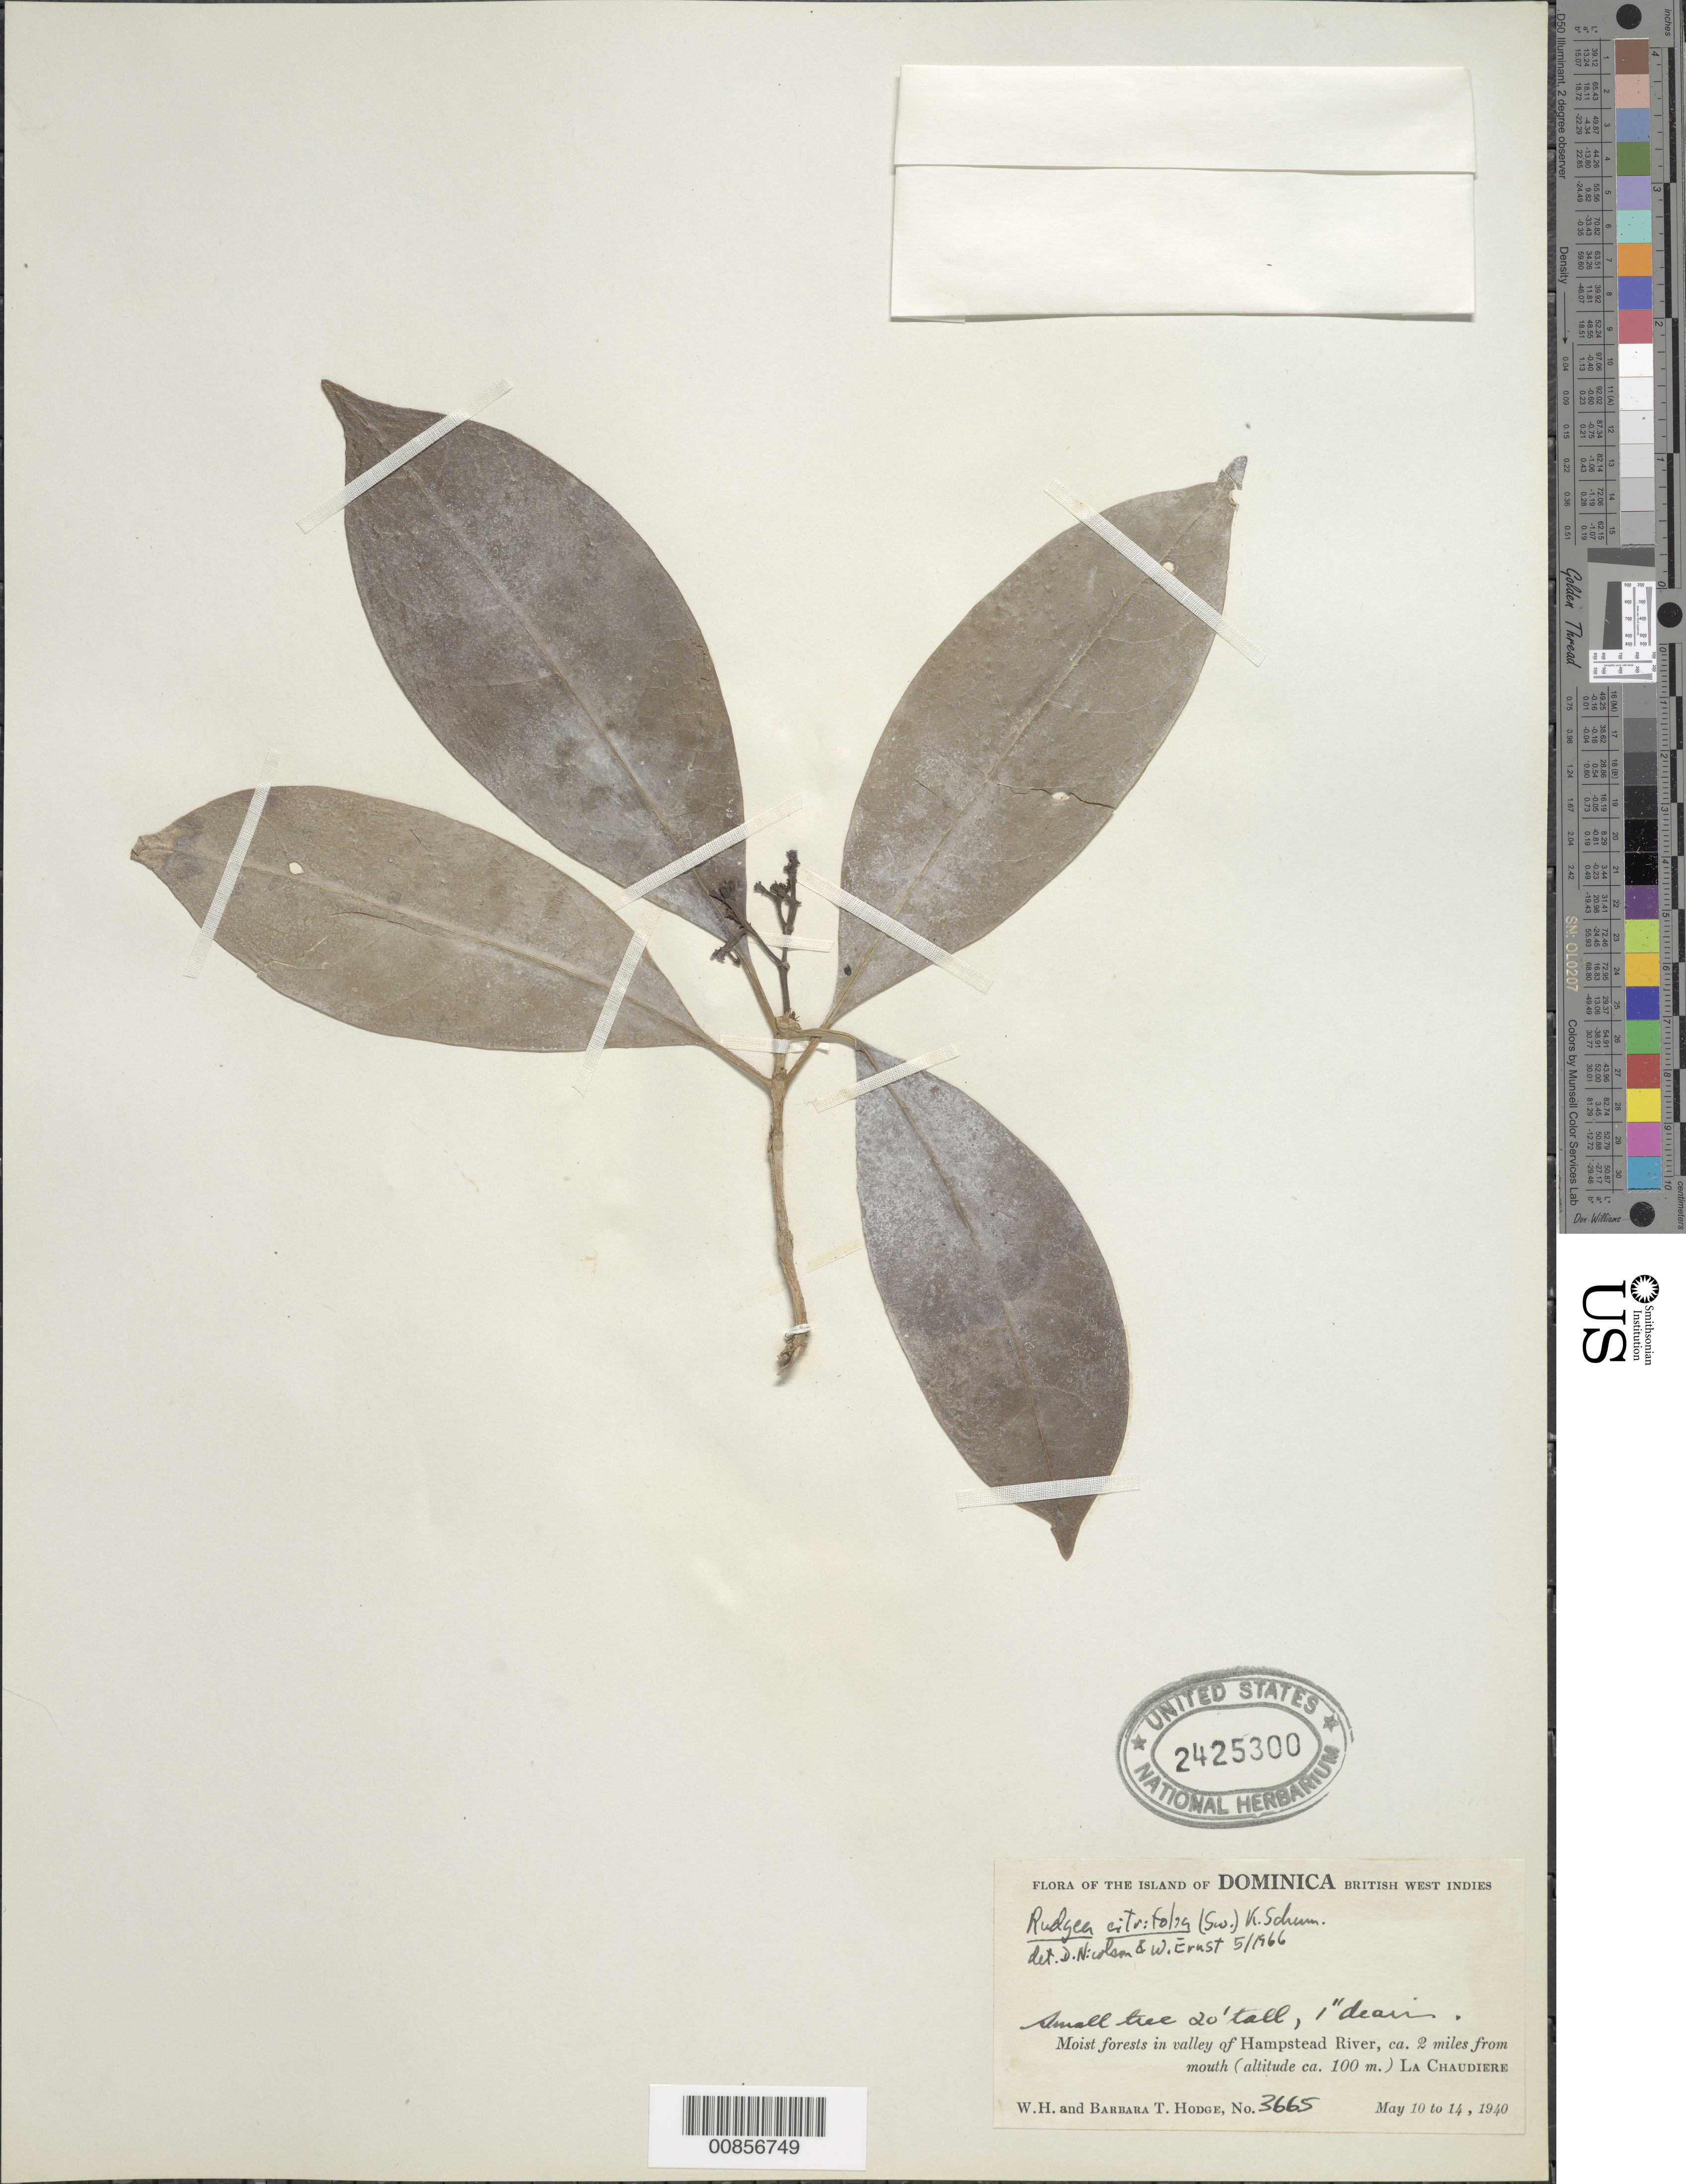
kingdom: Plantae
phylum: Tracheophyta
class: Magnoliopsida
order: Gentianales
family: Rubiaceae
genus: Rudgea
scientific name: Rudgea citrifolia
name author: (Sw.) K. Schum.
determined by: Nicolson, D. H.; Ernst, W. R.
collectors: W. Hodge & B. Hodge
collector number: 3665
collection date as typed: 10 May 1940 to 14 May 1940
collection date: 1940-05-10/1940-05-14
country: Dominica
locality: Valley of Hampstead River, ca. 2 miles from mouth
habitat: Moist forests in river valley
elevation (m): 100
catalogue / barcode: US 2425300